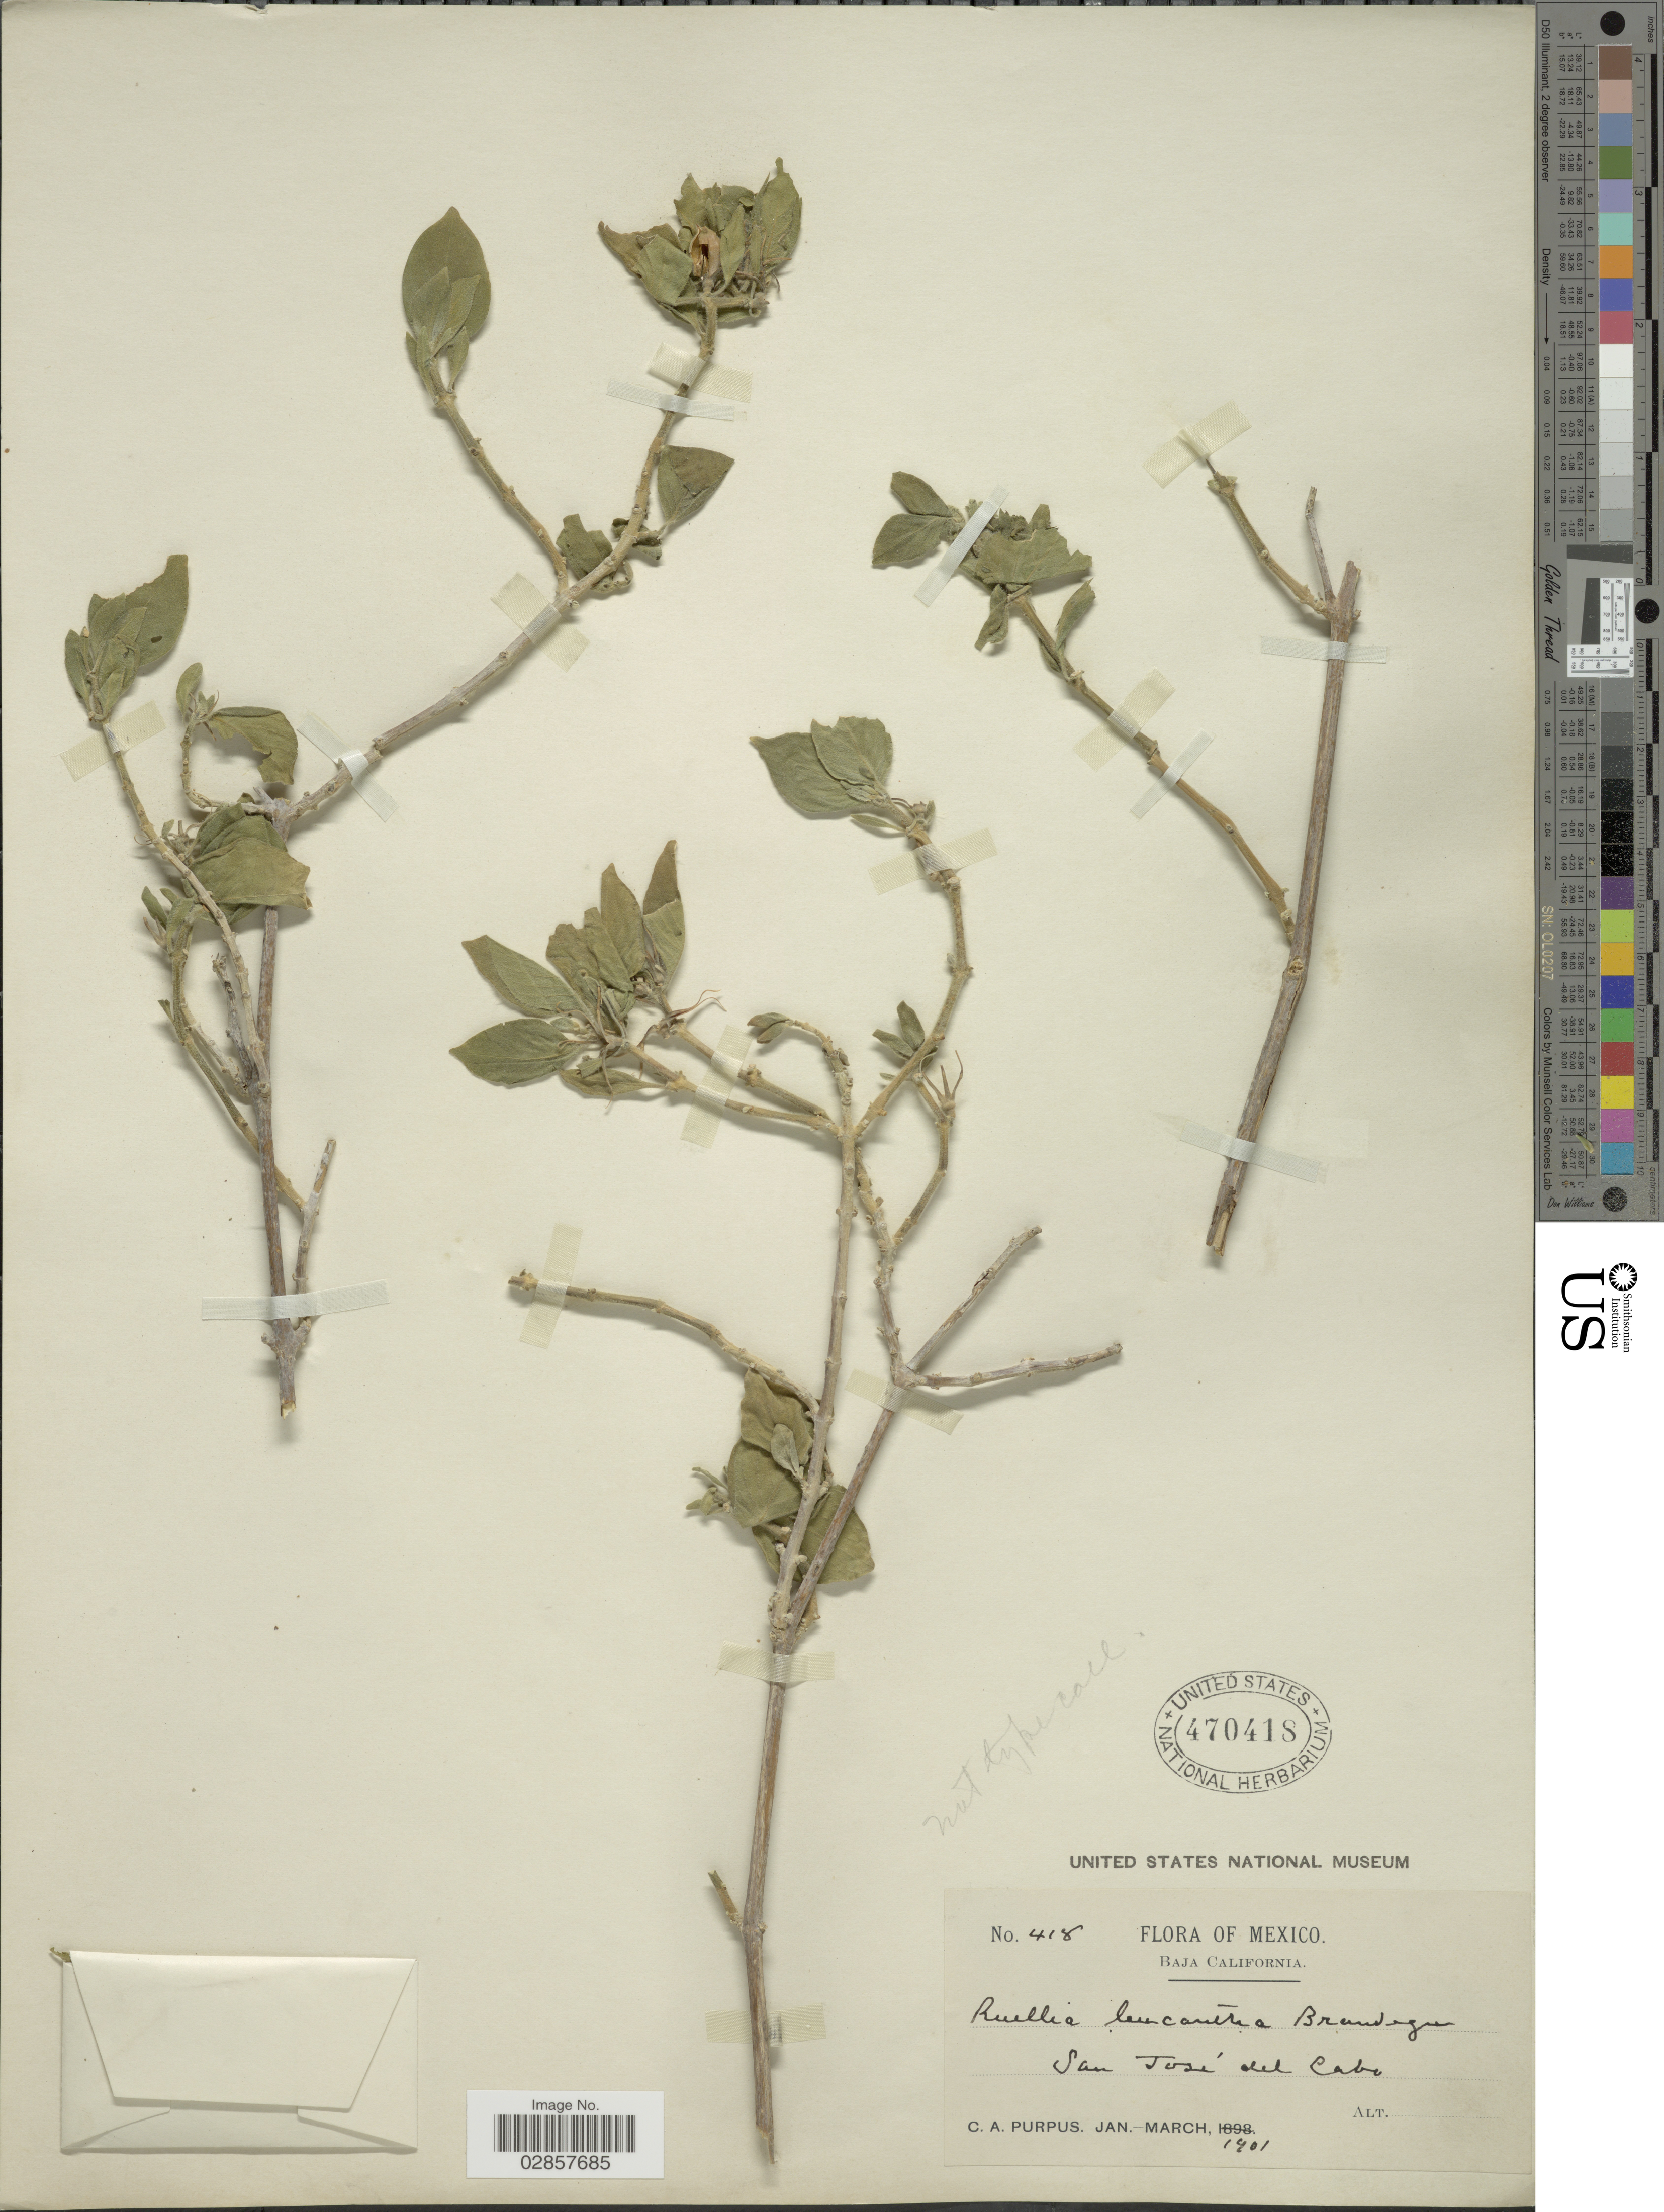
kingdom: Plantae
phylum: Tracheophyta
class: Magnoliopsida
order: Lamiales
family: Acanthaceae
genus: Ruellia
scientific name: Ruellia leucantha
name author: Brandegee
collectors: C. A. Purpus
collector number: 418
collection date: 1901-01/1901-03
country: Mexico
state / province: Baja California Sur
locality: San José del Cabo.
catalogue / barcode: US 470418